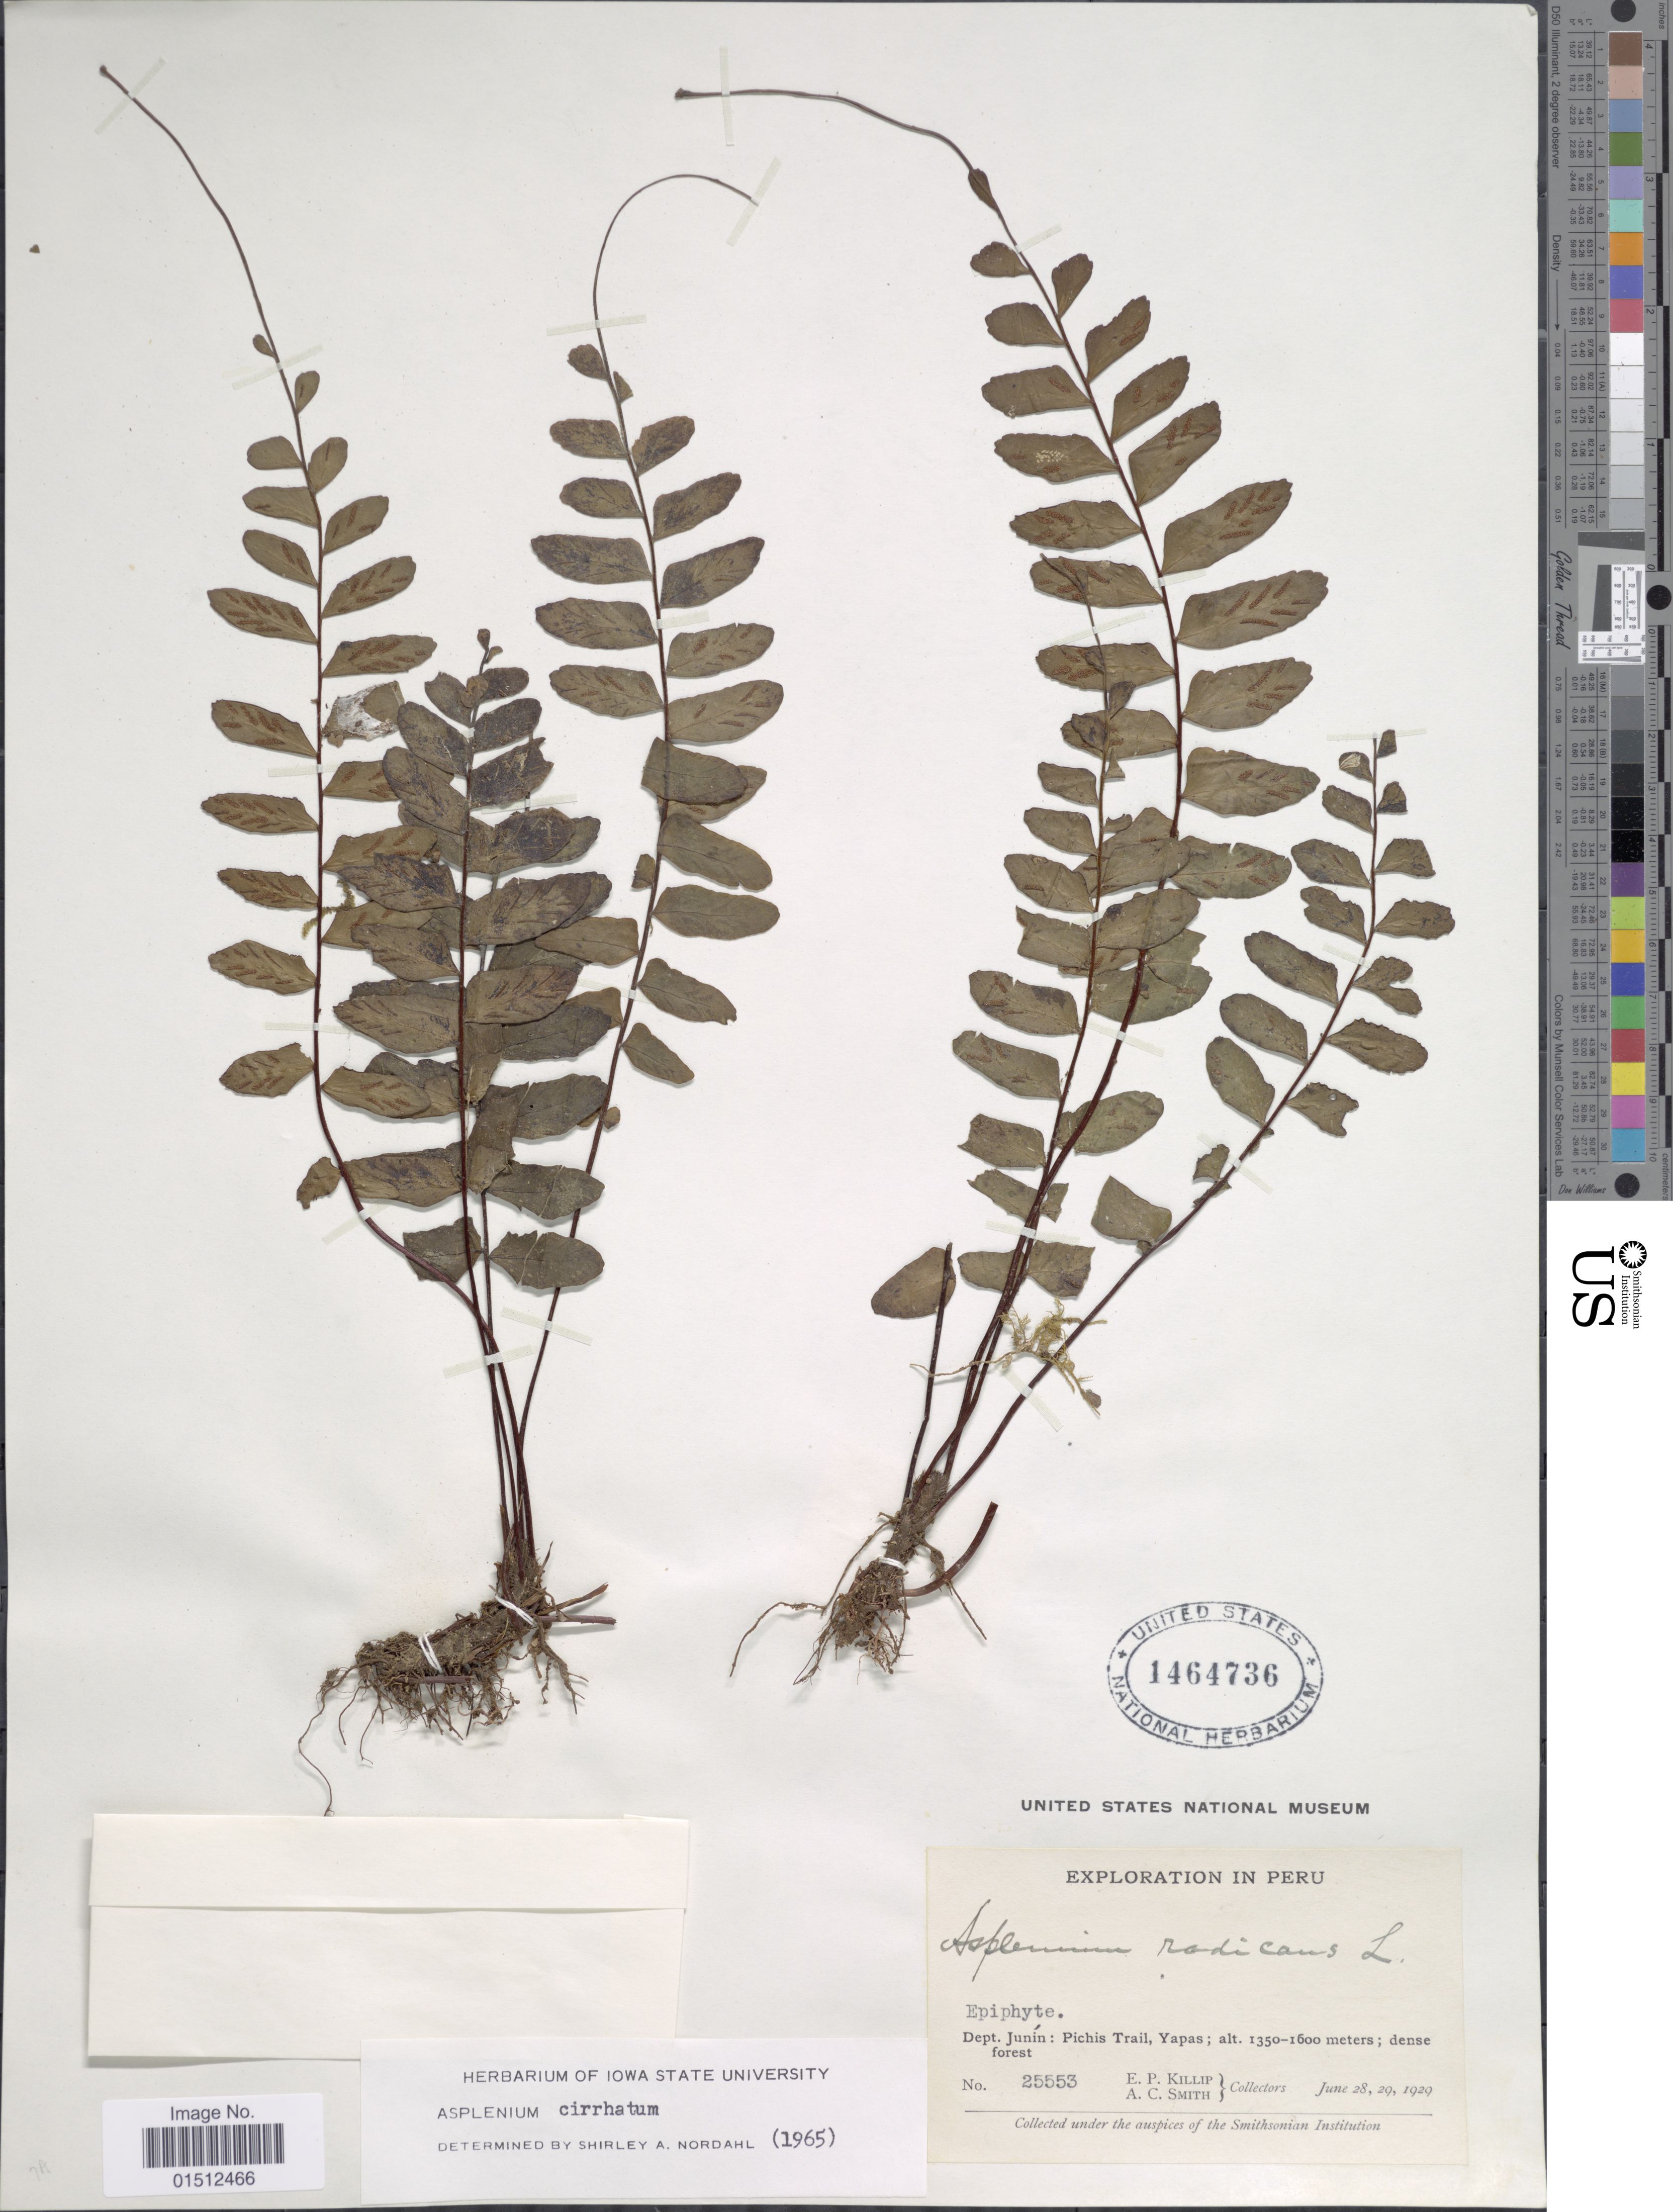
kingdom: Plantae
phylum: Tracheophyta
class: Polypodiopsida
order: Polypodiales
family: Aspleniaceae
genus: Asplenium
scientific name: Asplenium radicans var. cirrhatum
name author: (Rich. ex Willd.) Rosenst.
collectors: E. P. Killip & A. C. Smith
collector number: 25553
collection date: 1929-06-28/1929-06-29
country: Peru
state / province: Junín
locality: Peru, Dept. Junin: Pichis Trail, Yapas.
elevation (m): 1350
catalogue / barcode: US 1464736